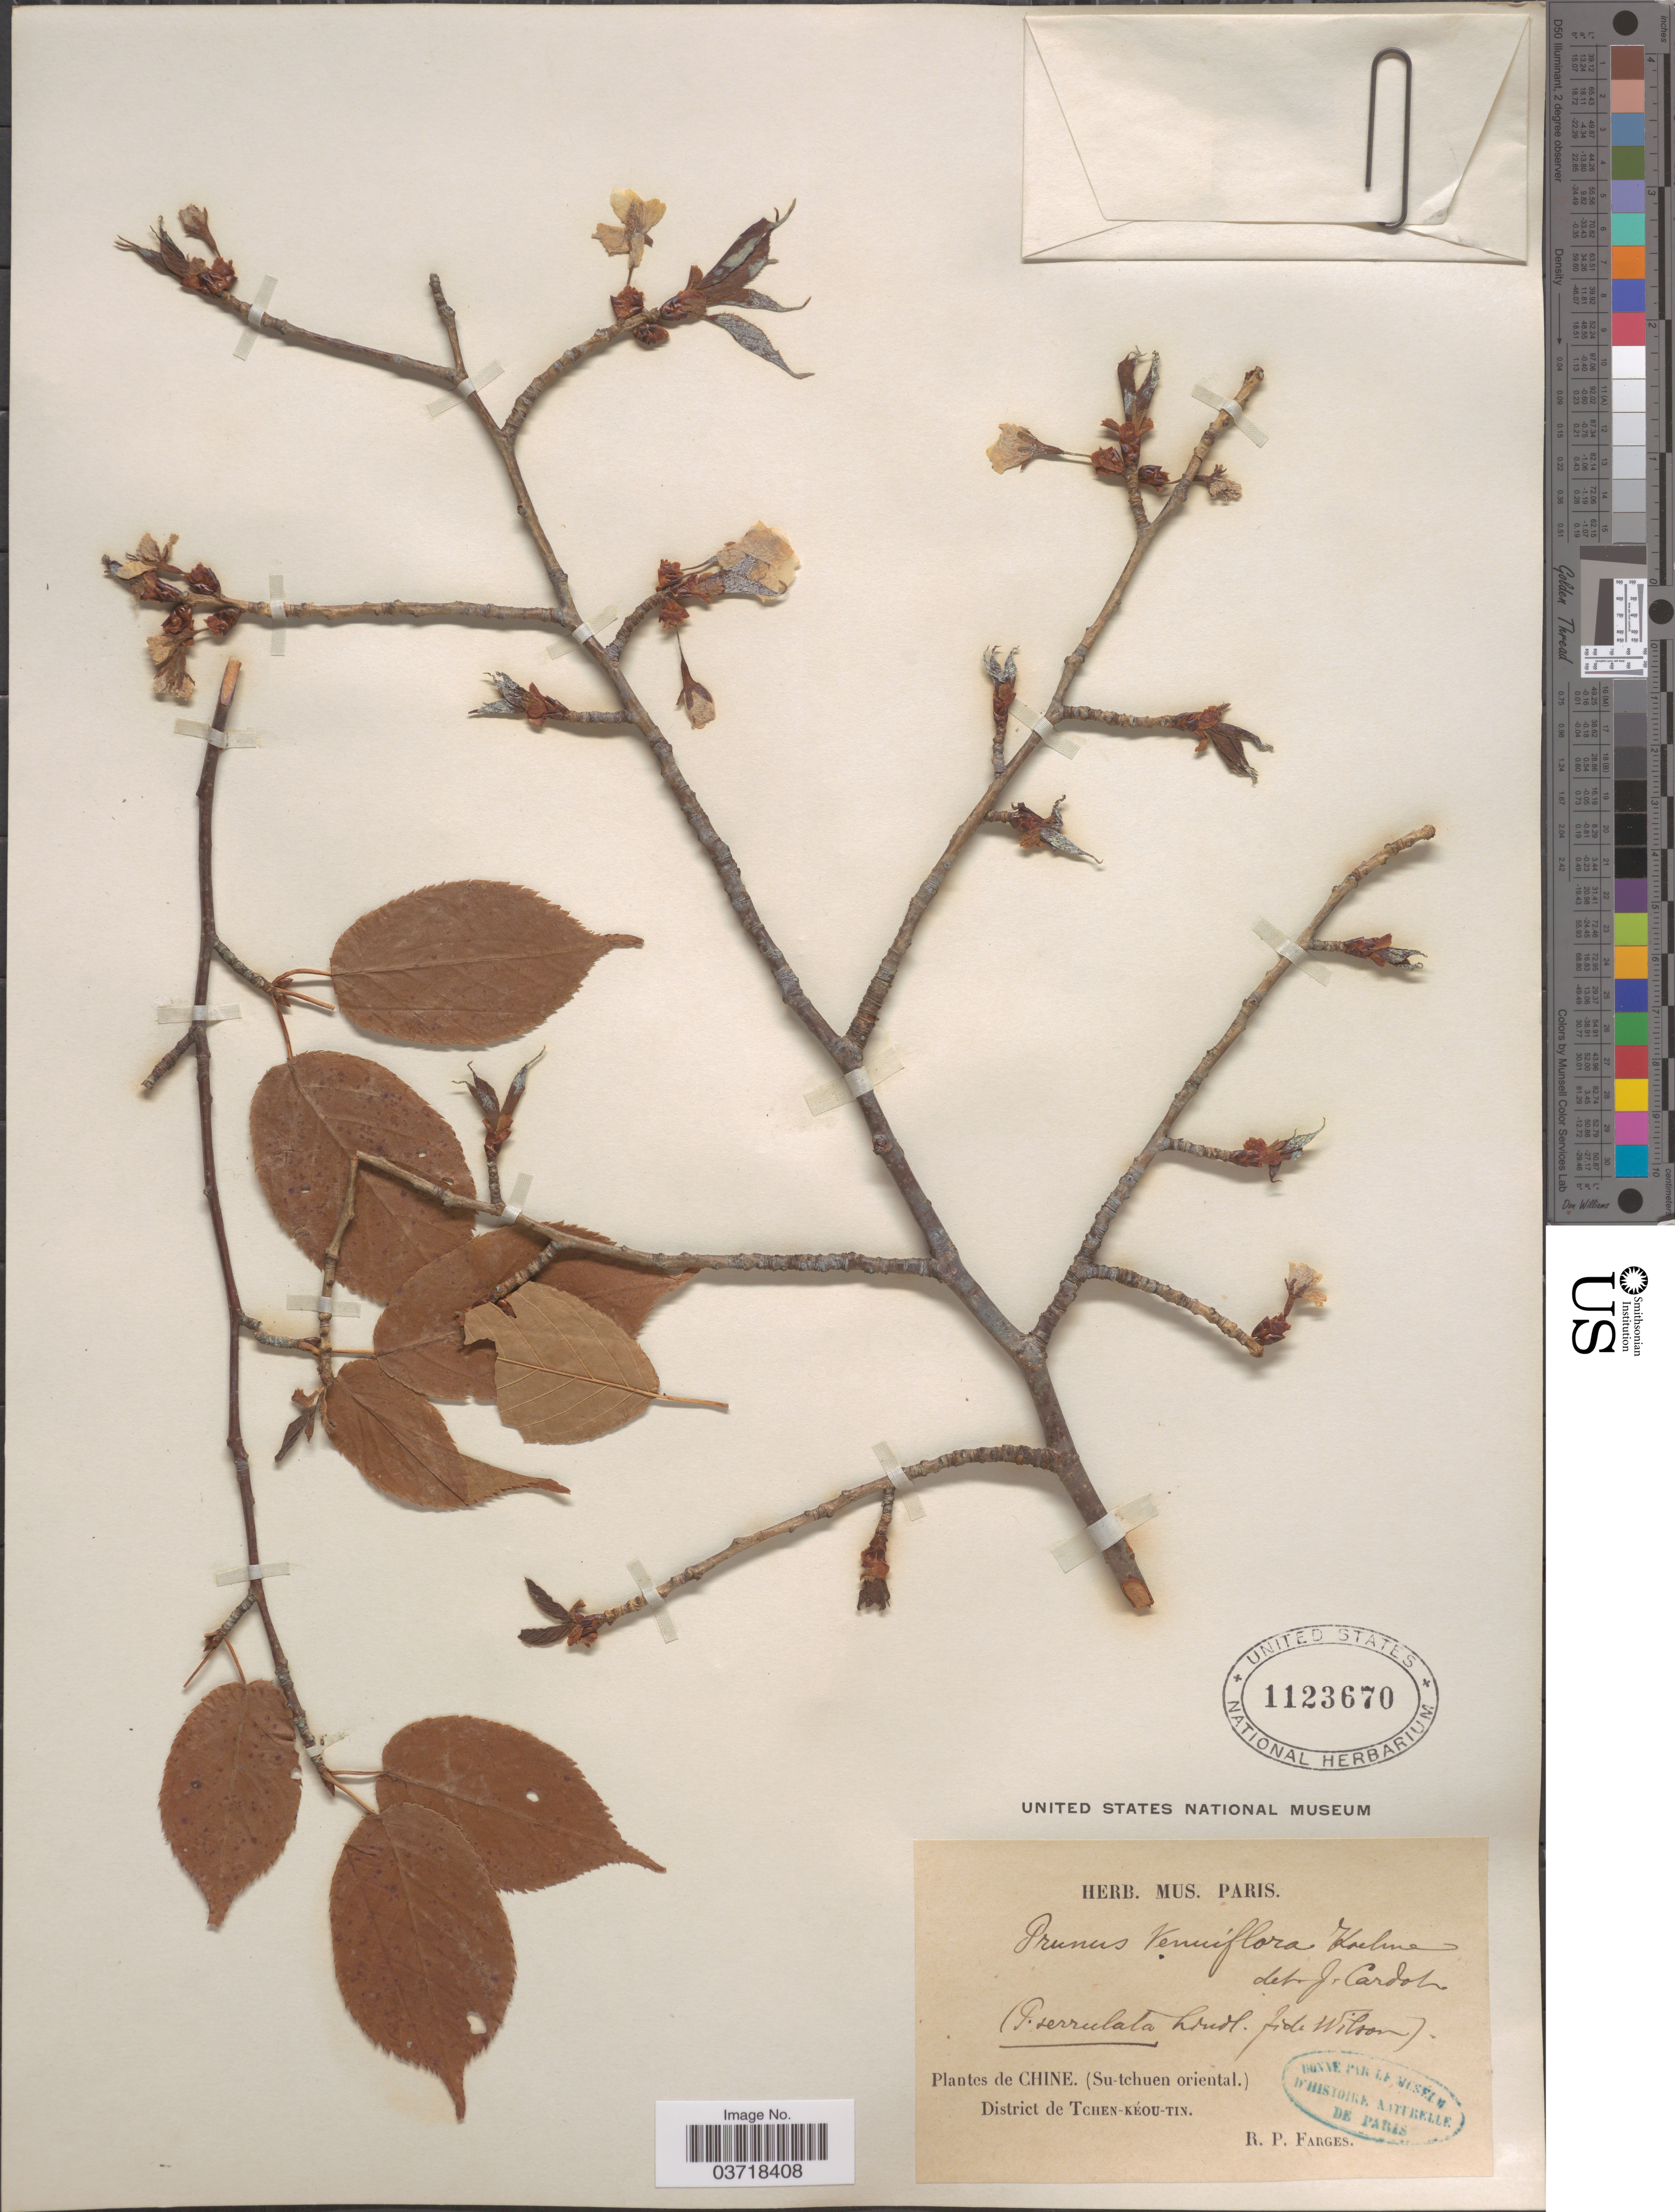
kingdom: Plantae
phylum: Tracheophyta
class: Magnoliopsida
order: Rosales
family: Rosaceae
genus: Prunus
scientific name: Prunus tenuiflora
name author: Koehne in Sarg.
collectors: R. Farges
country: China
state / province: Sichuan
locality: (Su-tchuen oriental). District de Tchen-Kéou-Tin.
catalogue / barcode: US 1123670